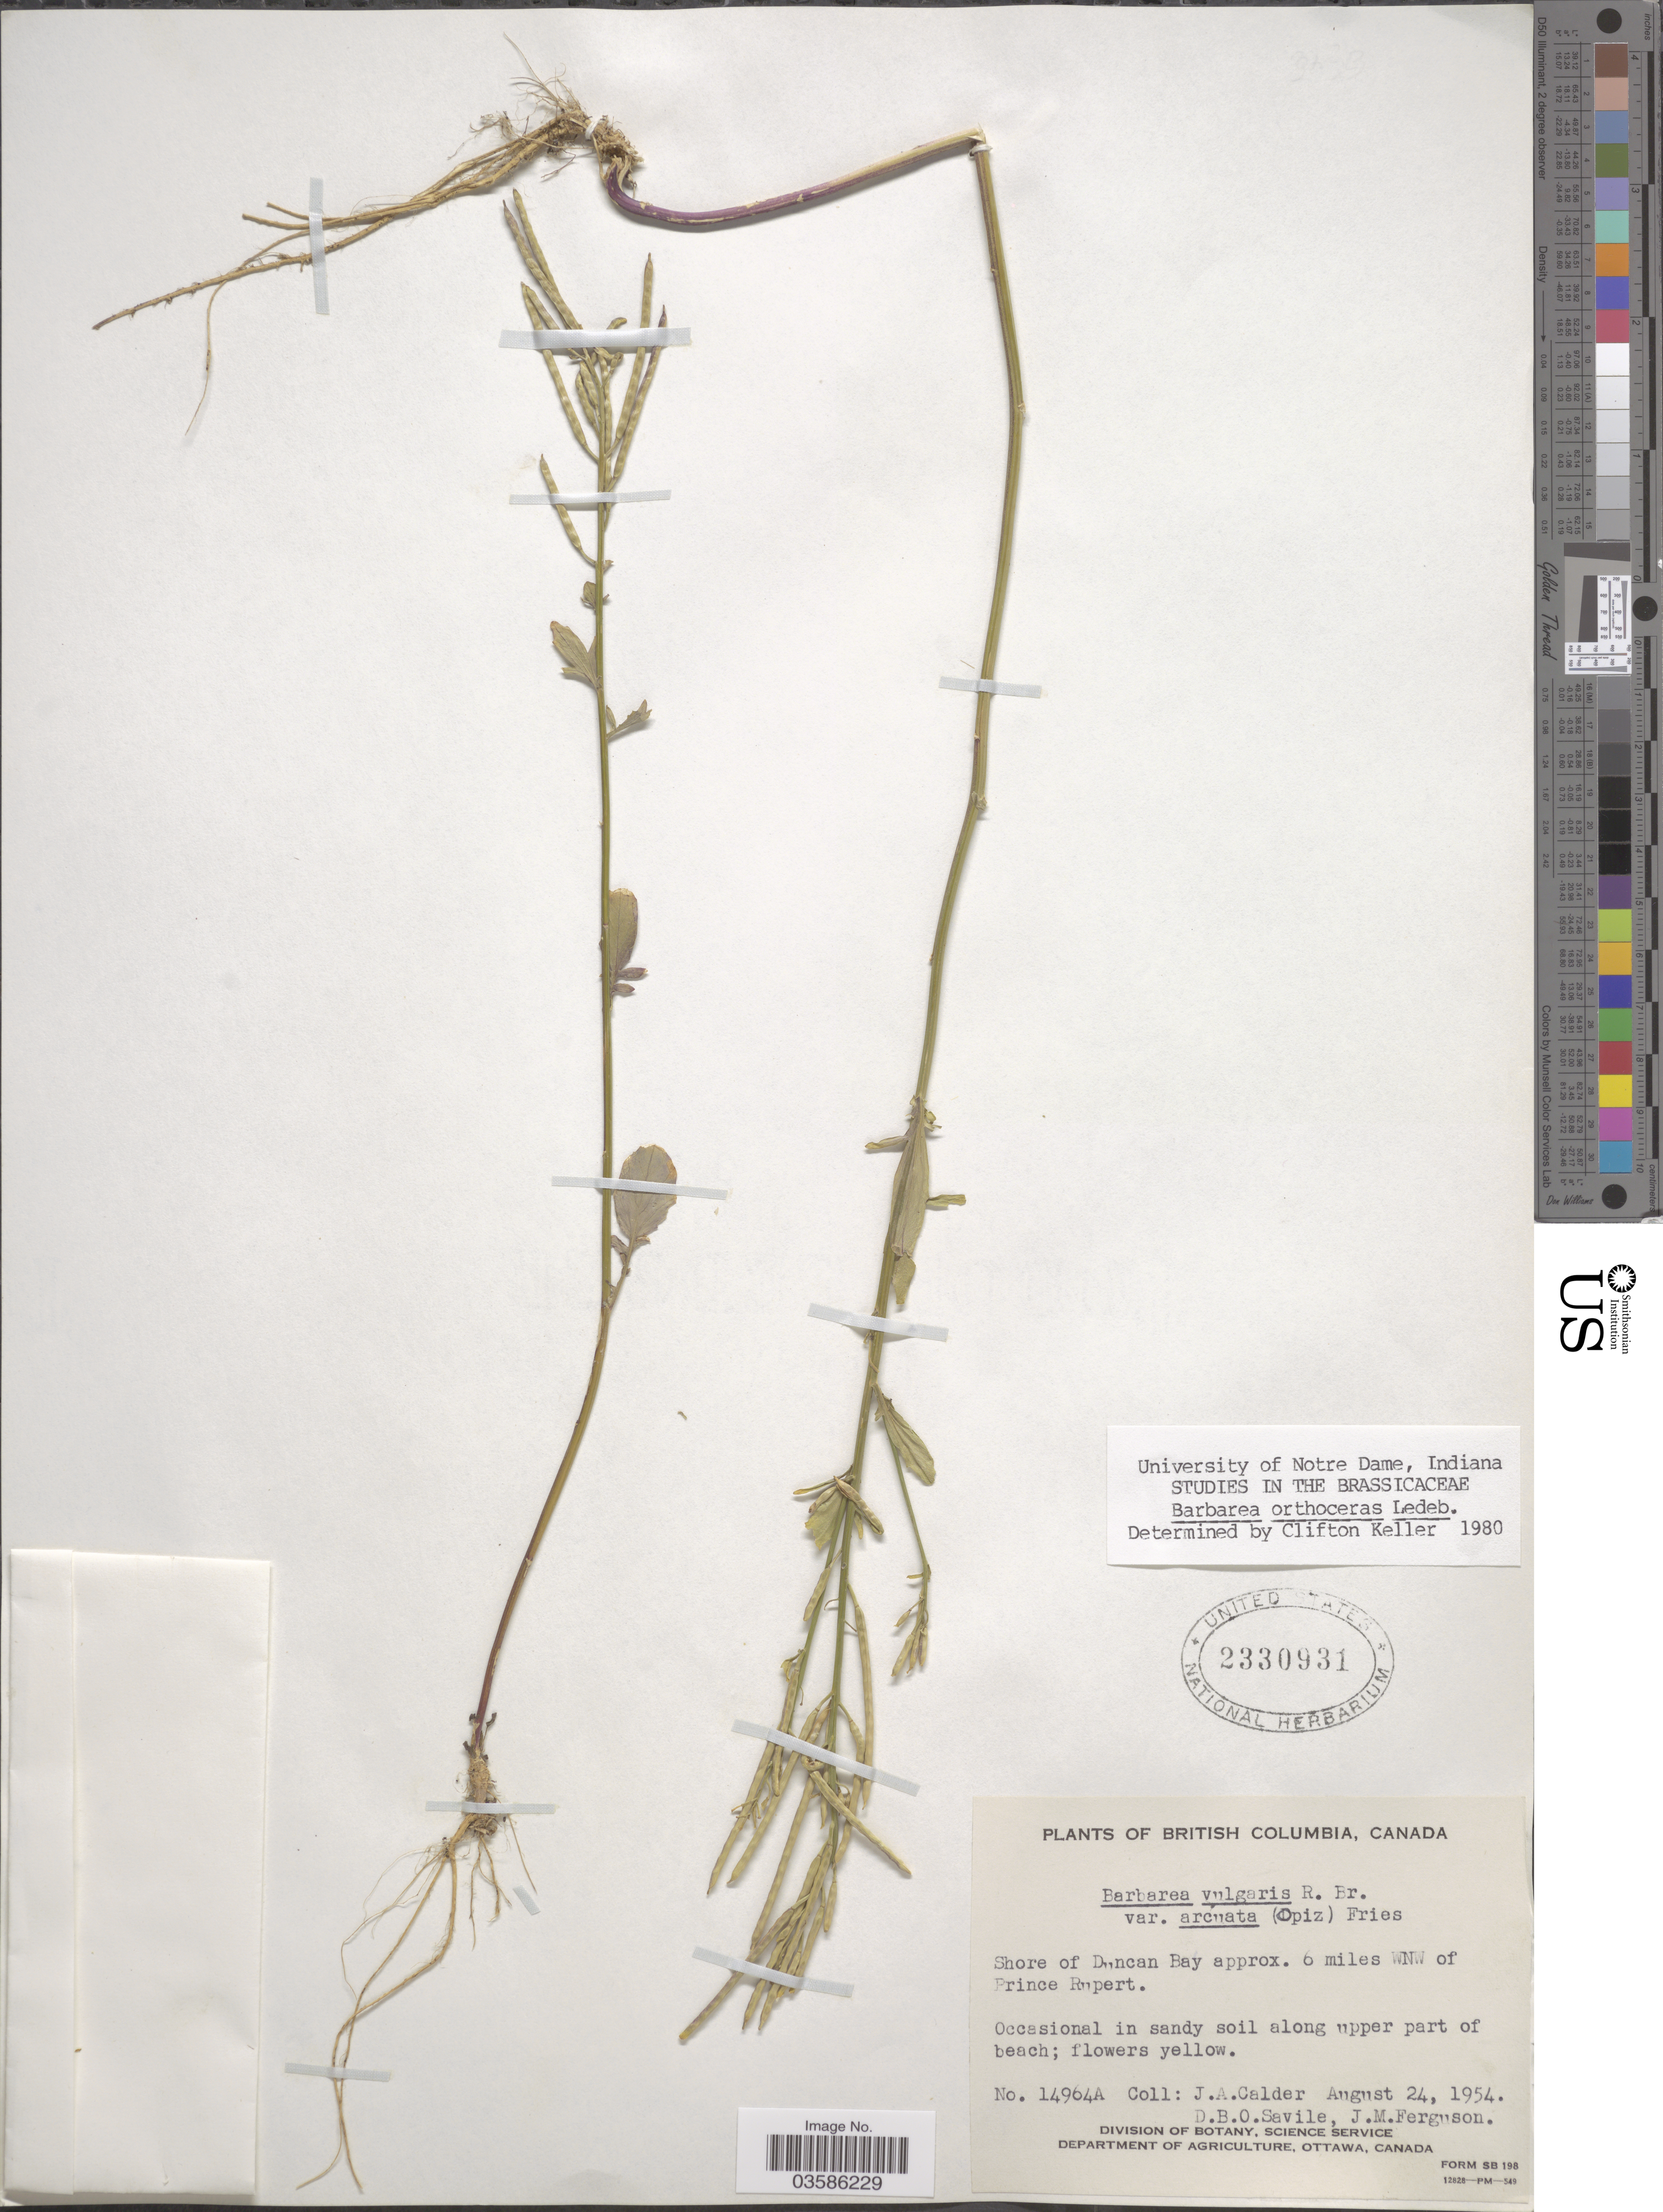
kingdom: Plantae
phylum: Tracheophyta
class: Magnoliopsida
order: Brassicales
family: Brassicaceae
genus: Barbarea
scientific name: Barbarea orthoceras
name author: Ledeb.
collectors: J. A. Calder, D. Savile & J. M. Ferguson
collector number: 14964A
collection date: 1954-08-24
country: Canada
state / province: British Columbia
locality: Shore of Duncan Bay approx. 6 miles WNW of Prince Rupert.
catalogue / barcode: US 2330931